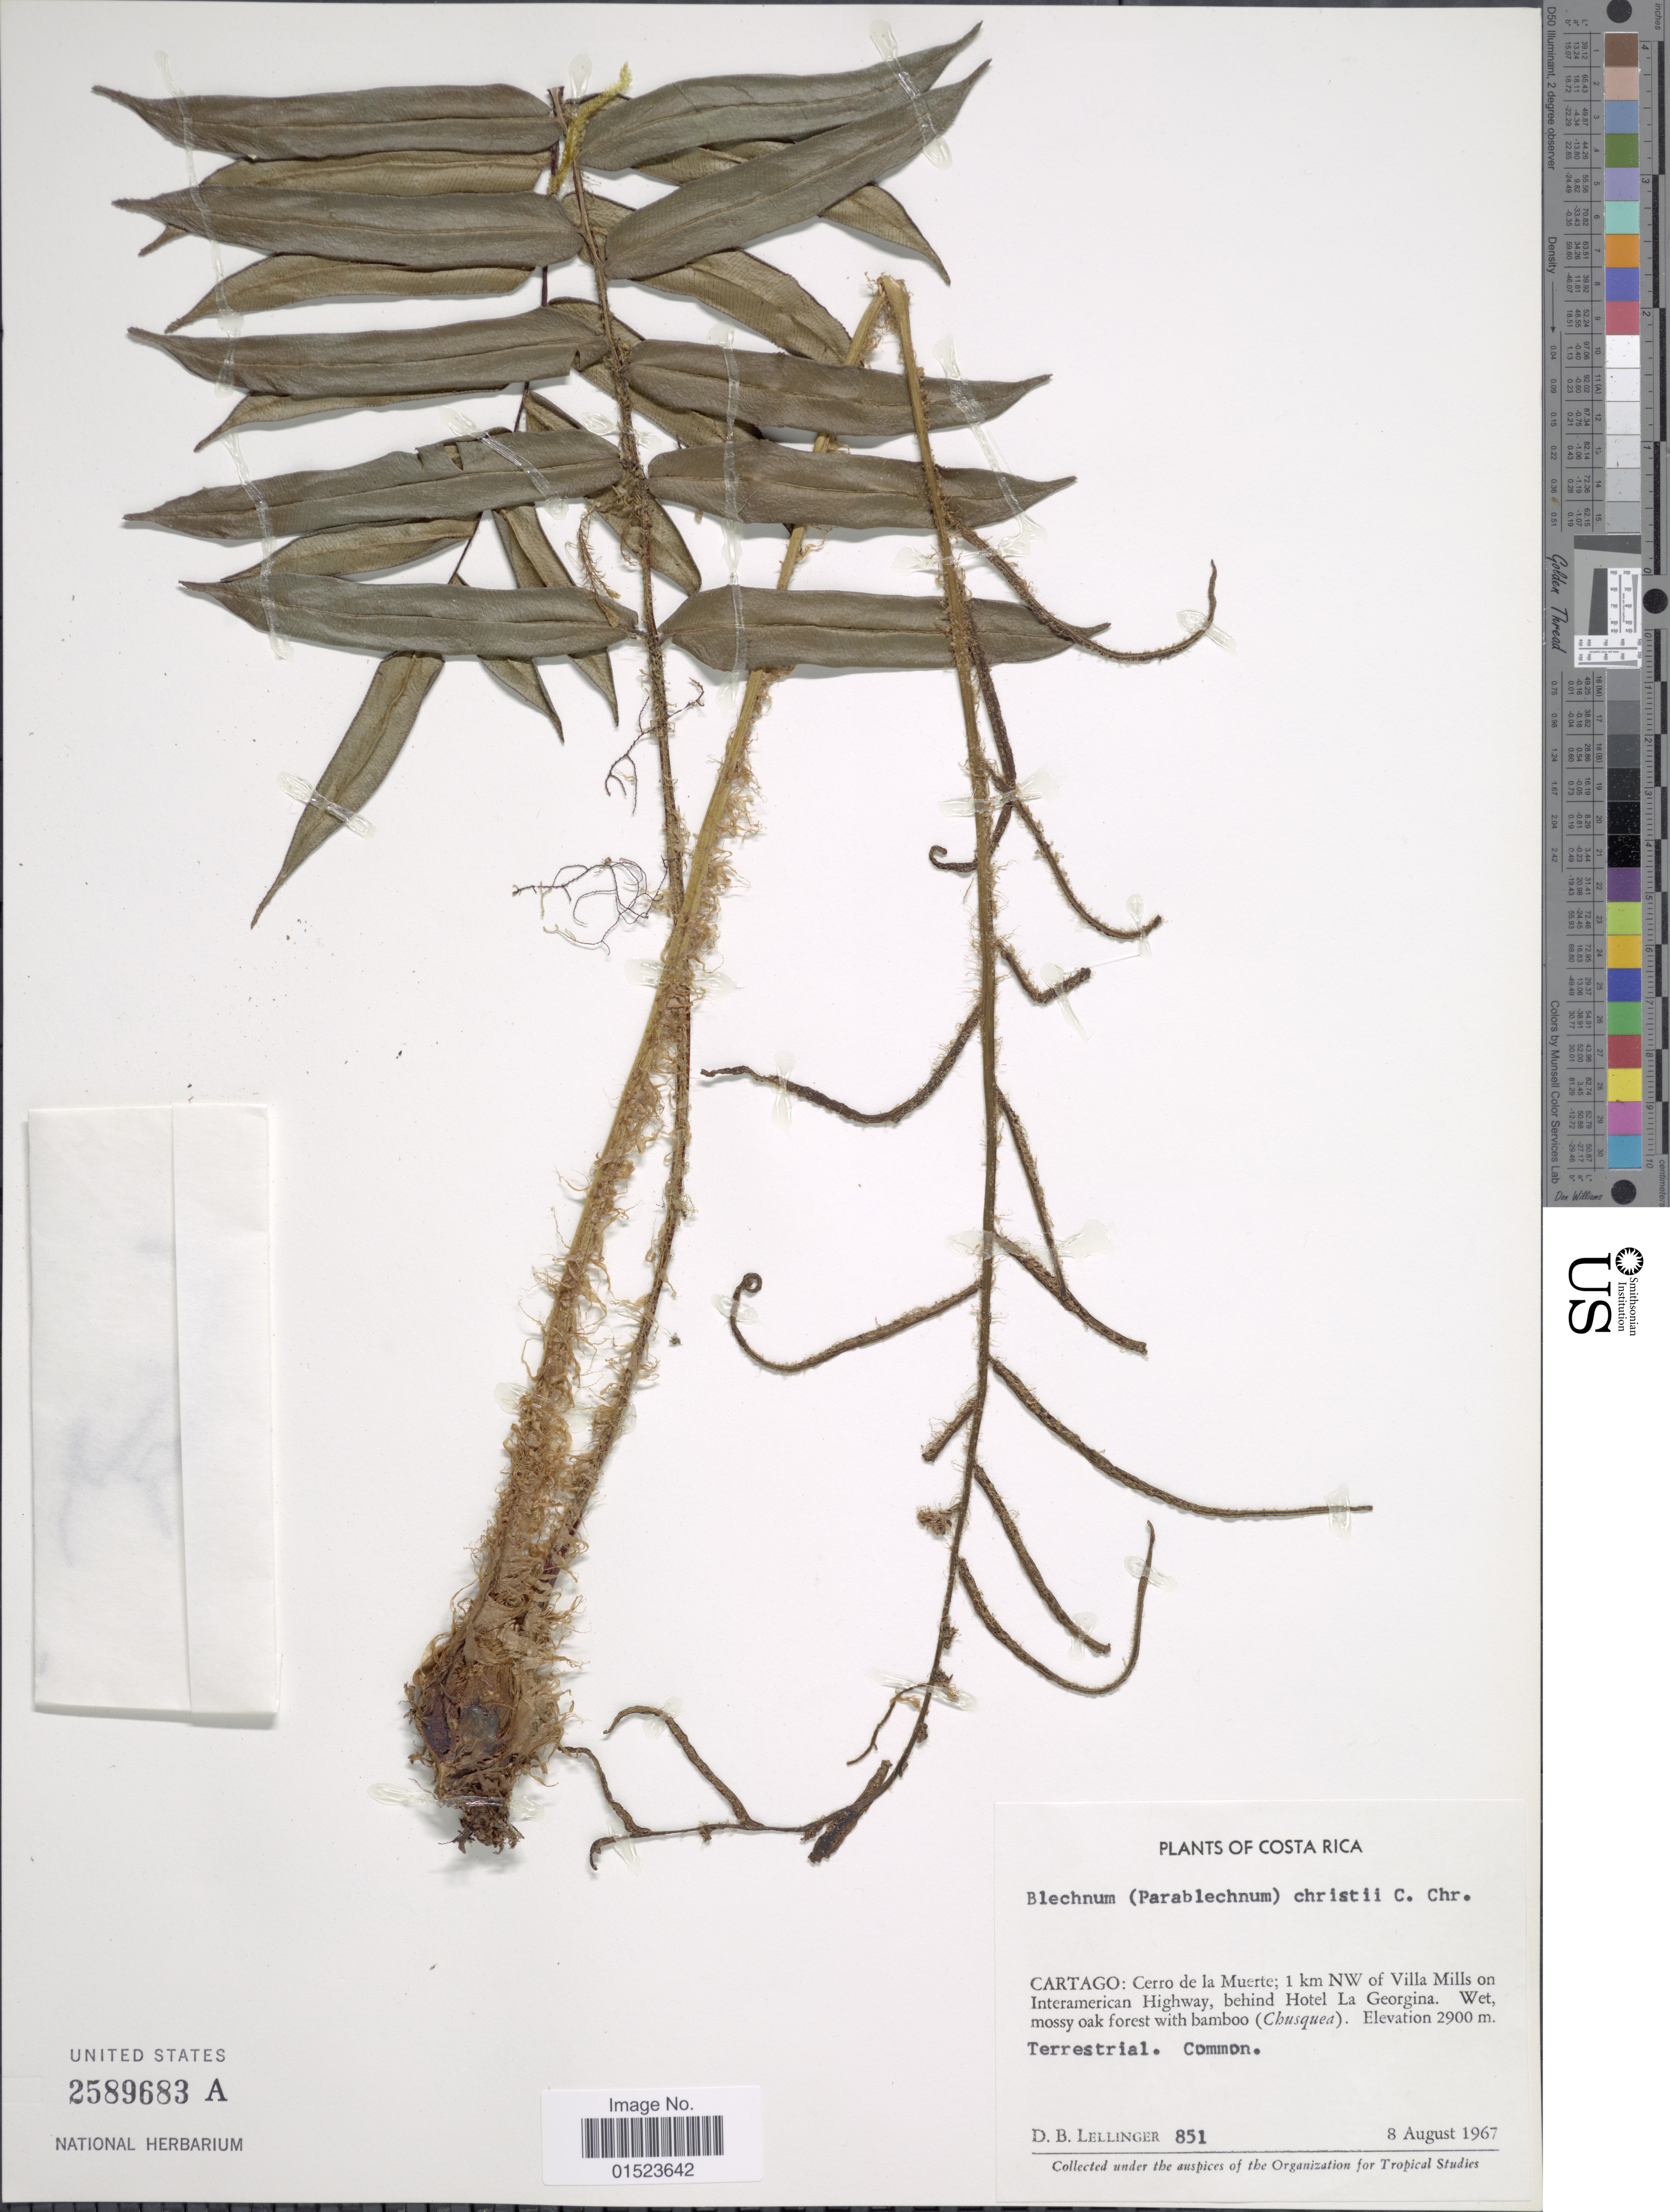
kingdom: Plantae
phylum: Tracheophyta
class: Polypodiopsida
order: Polypodiales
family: Blechnaceae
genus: Blechnum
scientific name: Blechnum christii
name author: C. Chr.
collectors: D. B. Lellinger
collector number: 851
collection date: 1967-08-08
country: Costa Rica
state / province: Cartago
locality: Cerro de la Muerte; 1 km NW of Villa Mills on Interamerican Highway, behind Hotel La Georgina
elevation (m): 2900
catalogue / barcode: US 2589683A